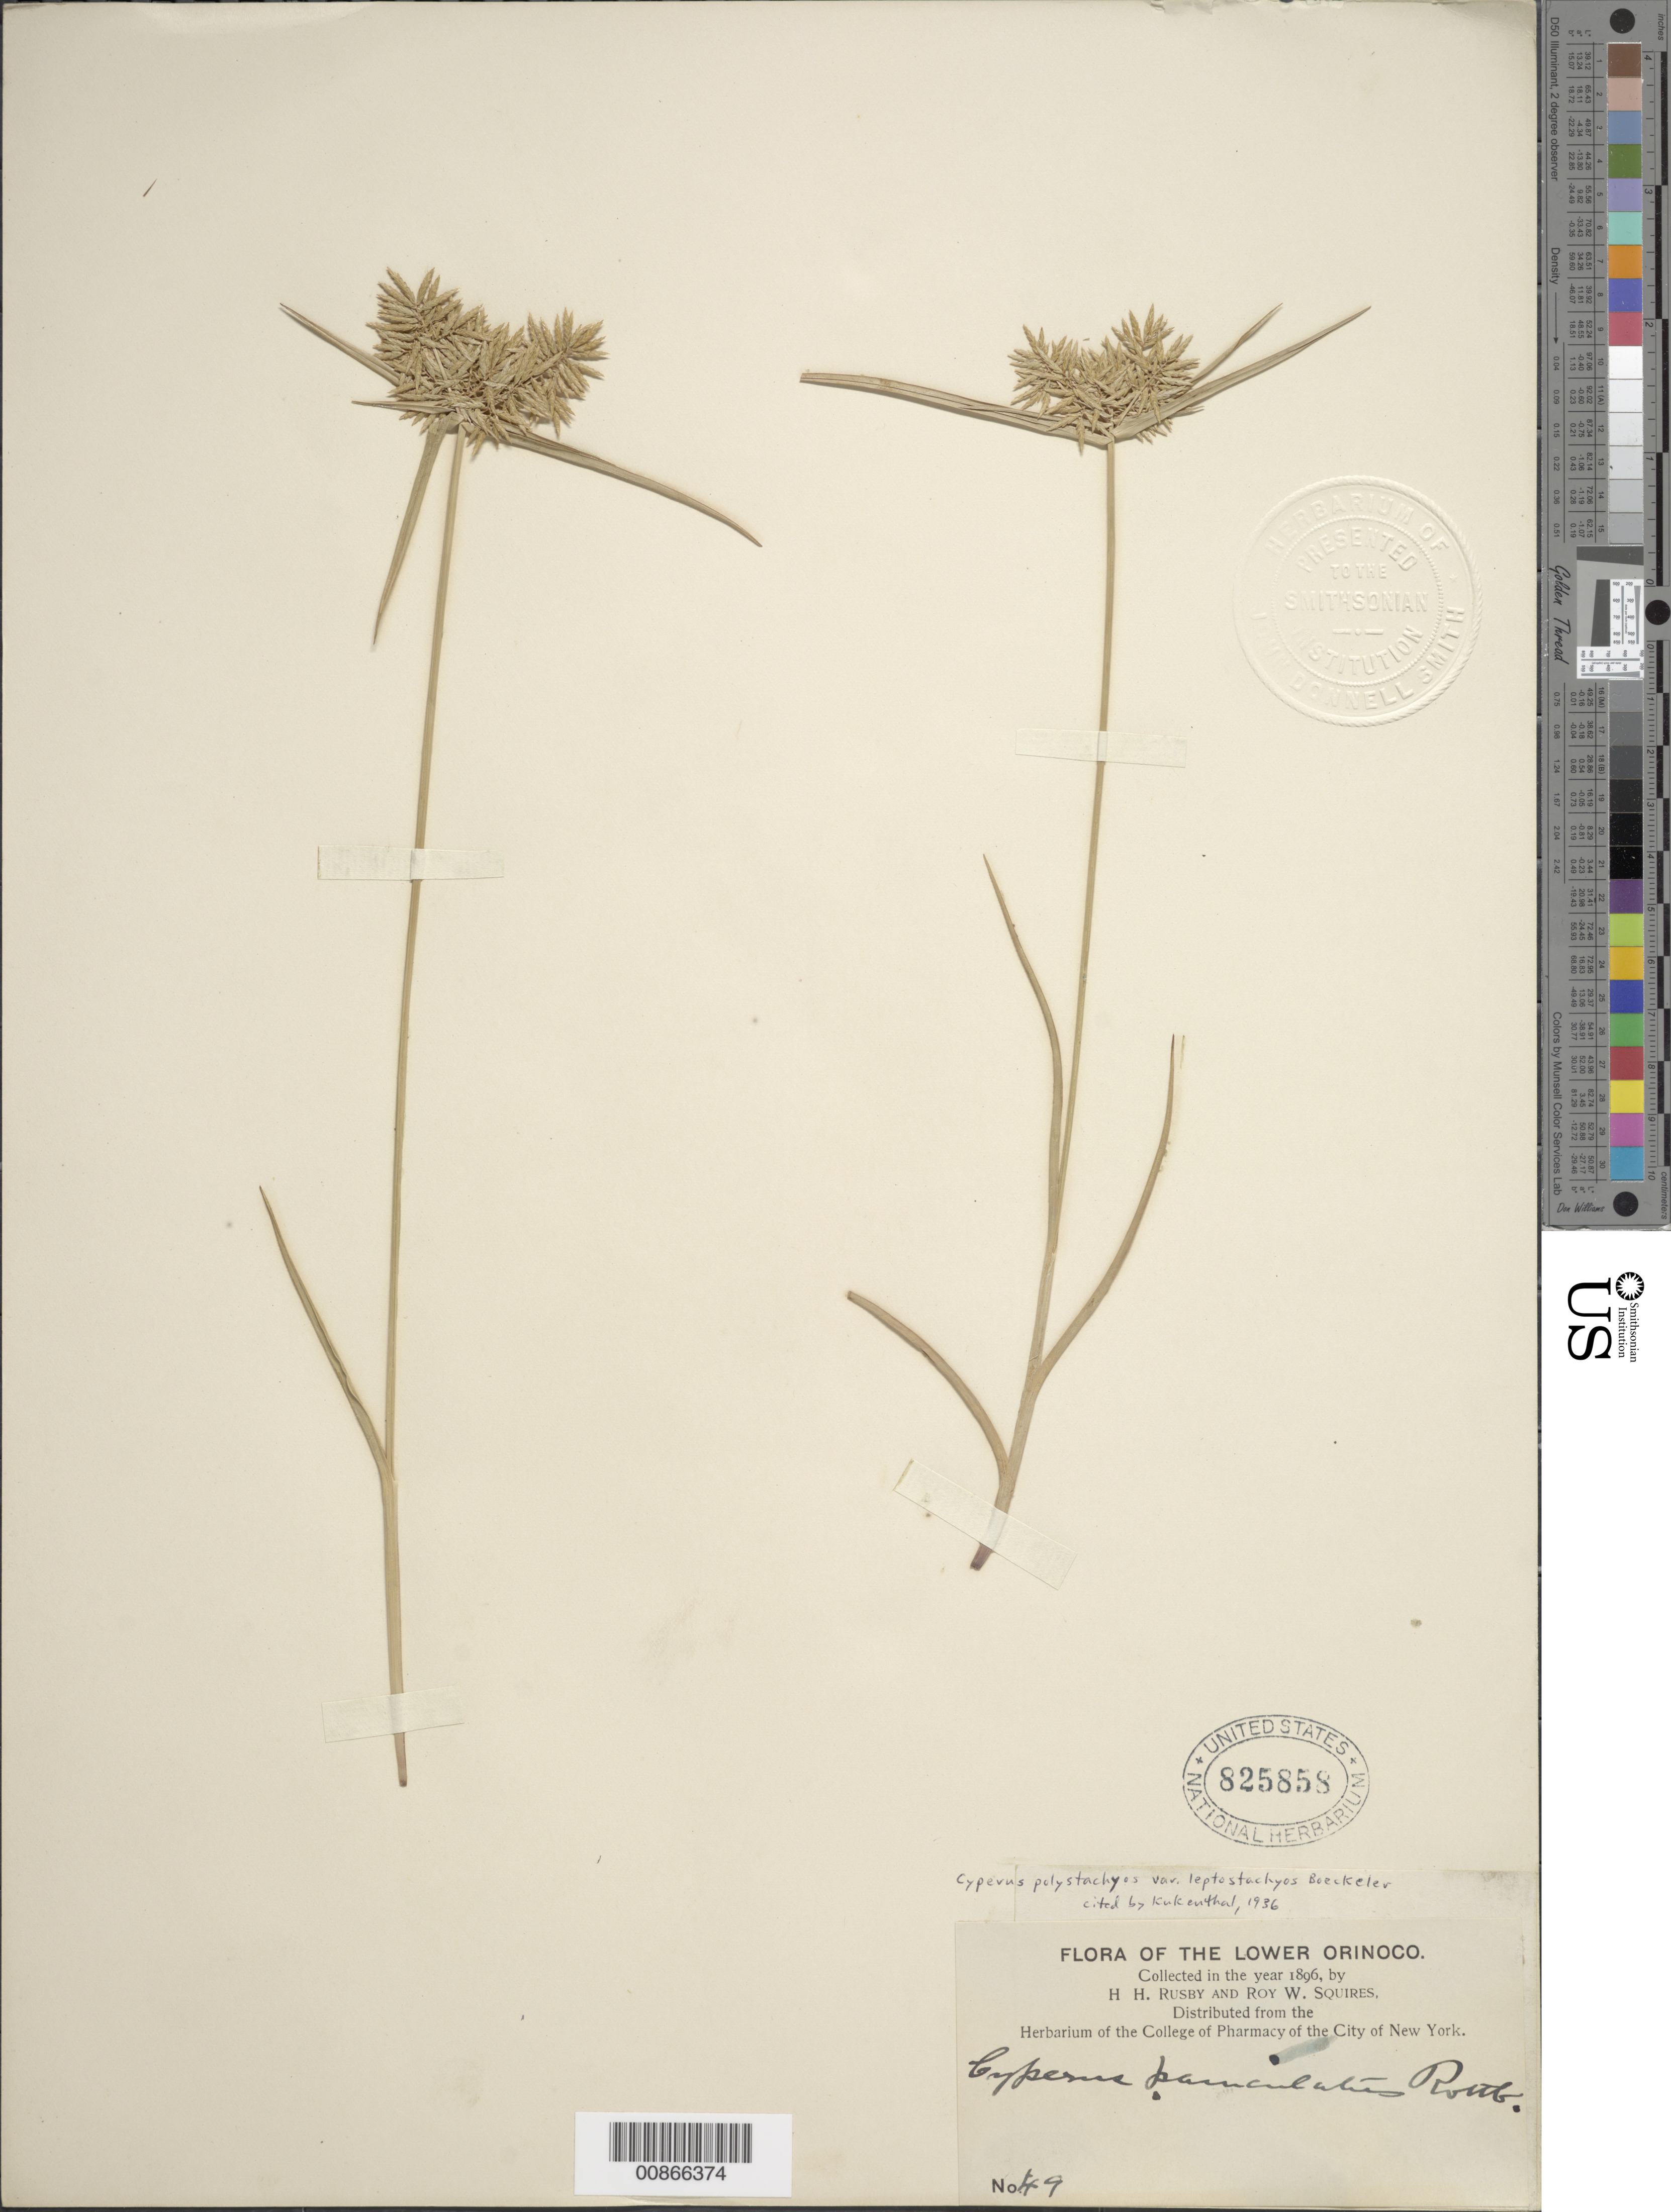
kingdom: Plantae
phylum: Tracheophyta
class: Liliopsida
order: Poales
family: Cyperaceae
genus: Cyperus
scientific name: Cyperus polystachyos var. leptostachyos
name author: Bock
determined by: Kükenthal, G.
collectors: H. H. Rusby & R. Squires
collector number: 49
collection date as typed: April 1896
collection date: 1896-04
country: Venezuela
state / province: Delta Amacuro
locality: Lower Orinoco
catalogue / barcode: US 825858